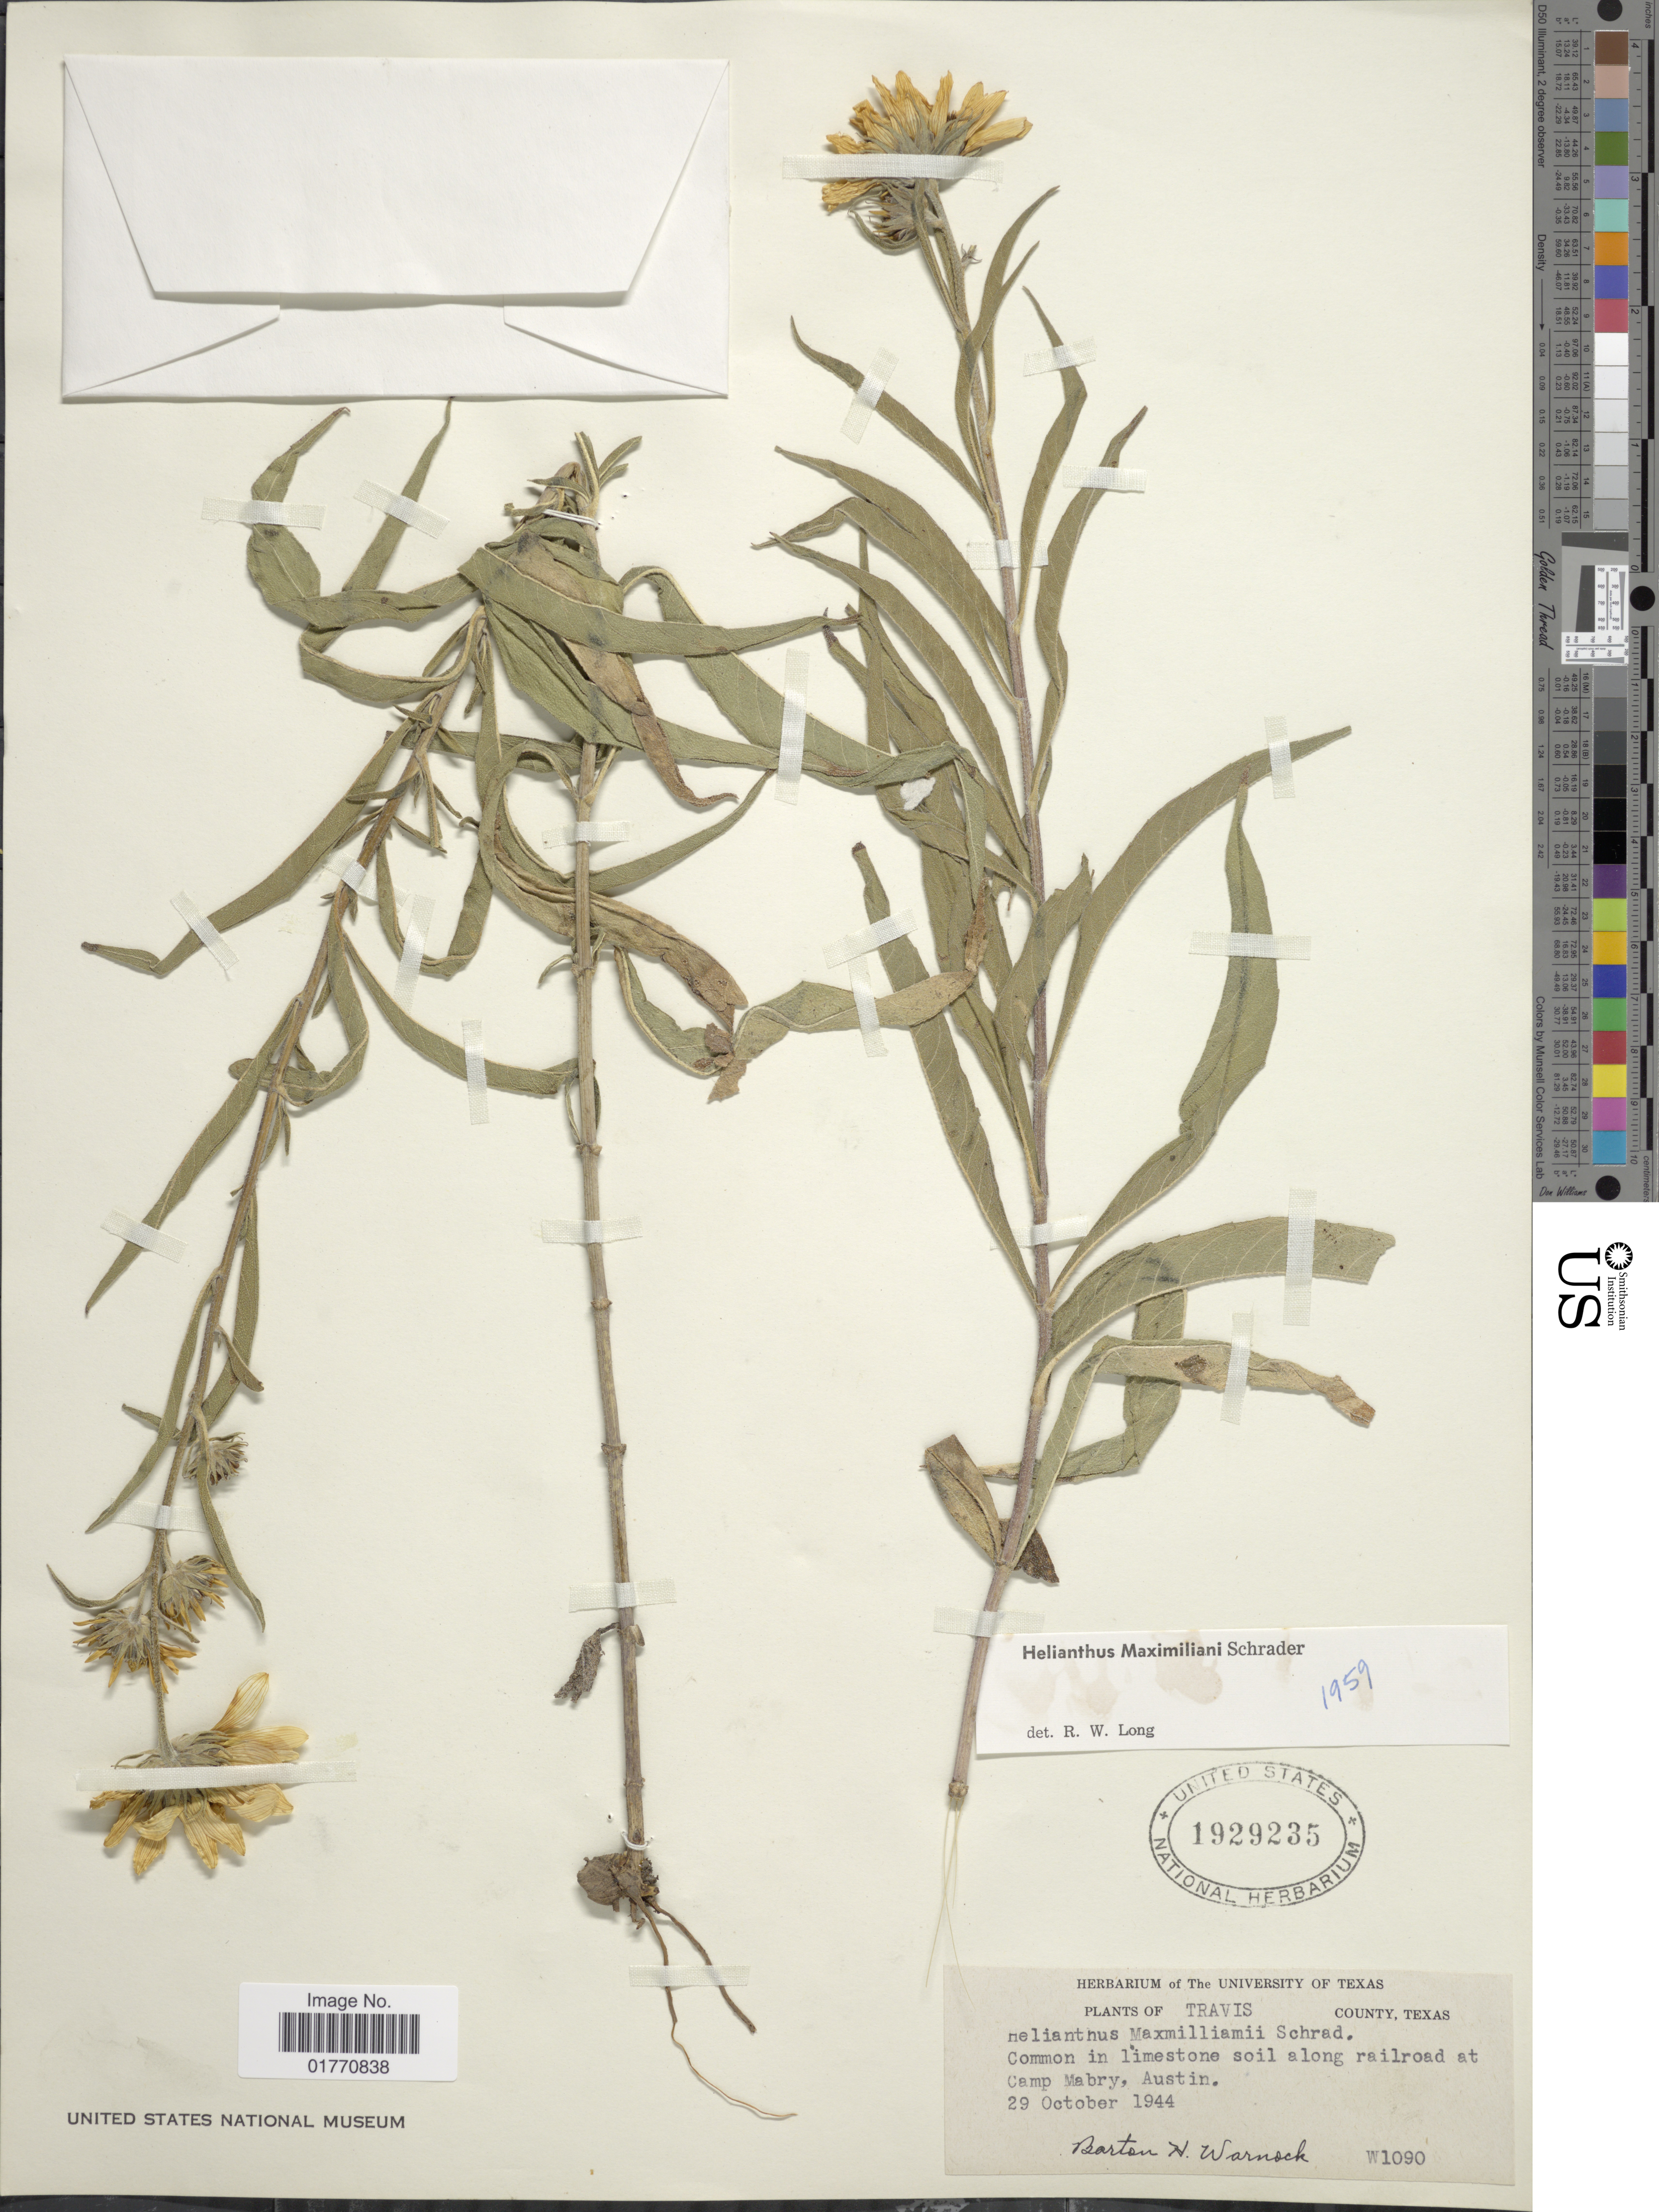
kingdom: Plantae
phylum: Tracheophyta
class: Magnoliopsida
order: Asterales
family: Asteraceae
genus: Helianthus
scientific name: Helianthus maximiliani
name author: Schrad.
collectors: B. H. Warnock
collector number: W1090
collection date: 1944-10-29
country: United States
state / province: Texas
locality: Travis, common in limestone soil along railroad at Camp Mabry, Austin.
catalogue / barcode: US 1929235